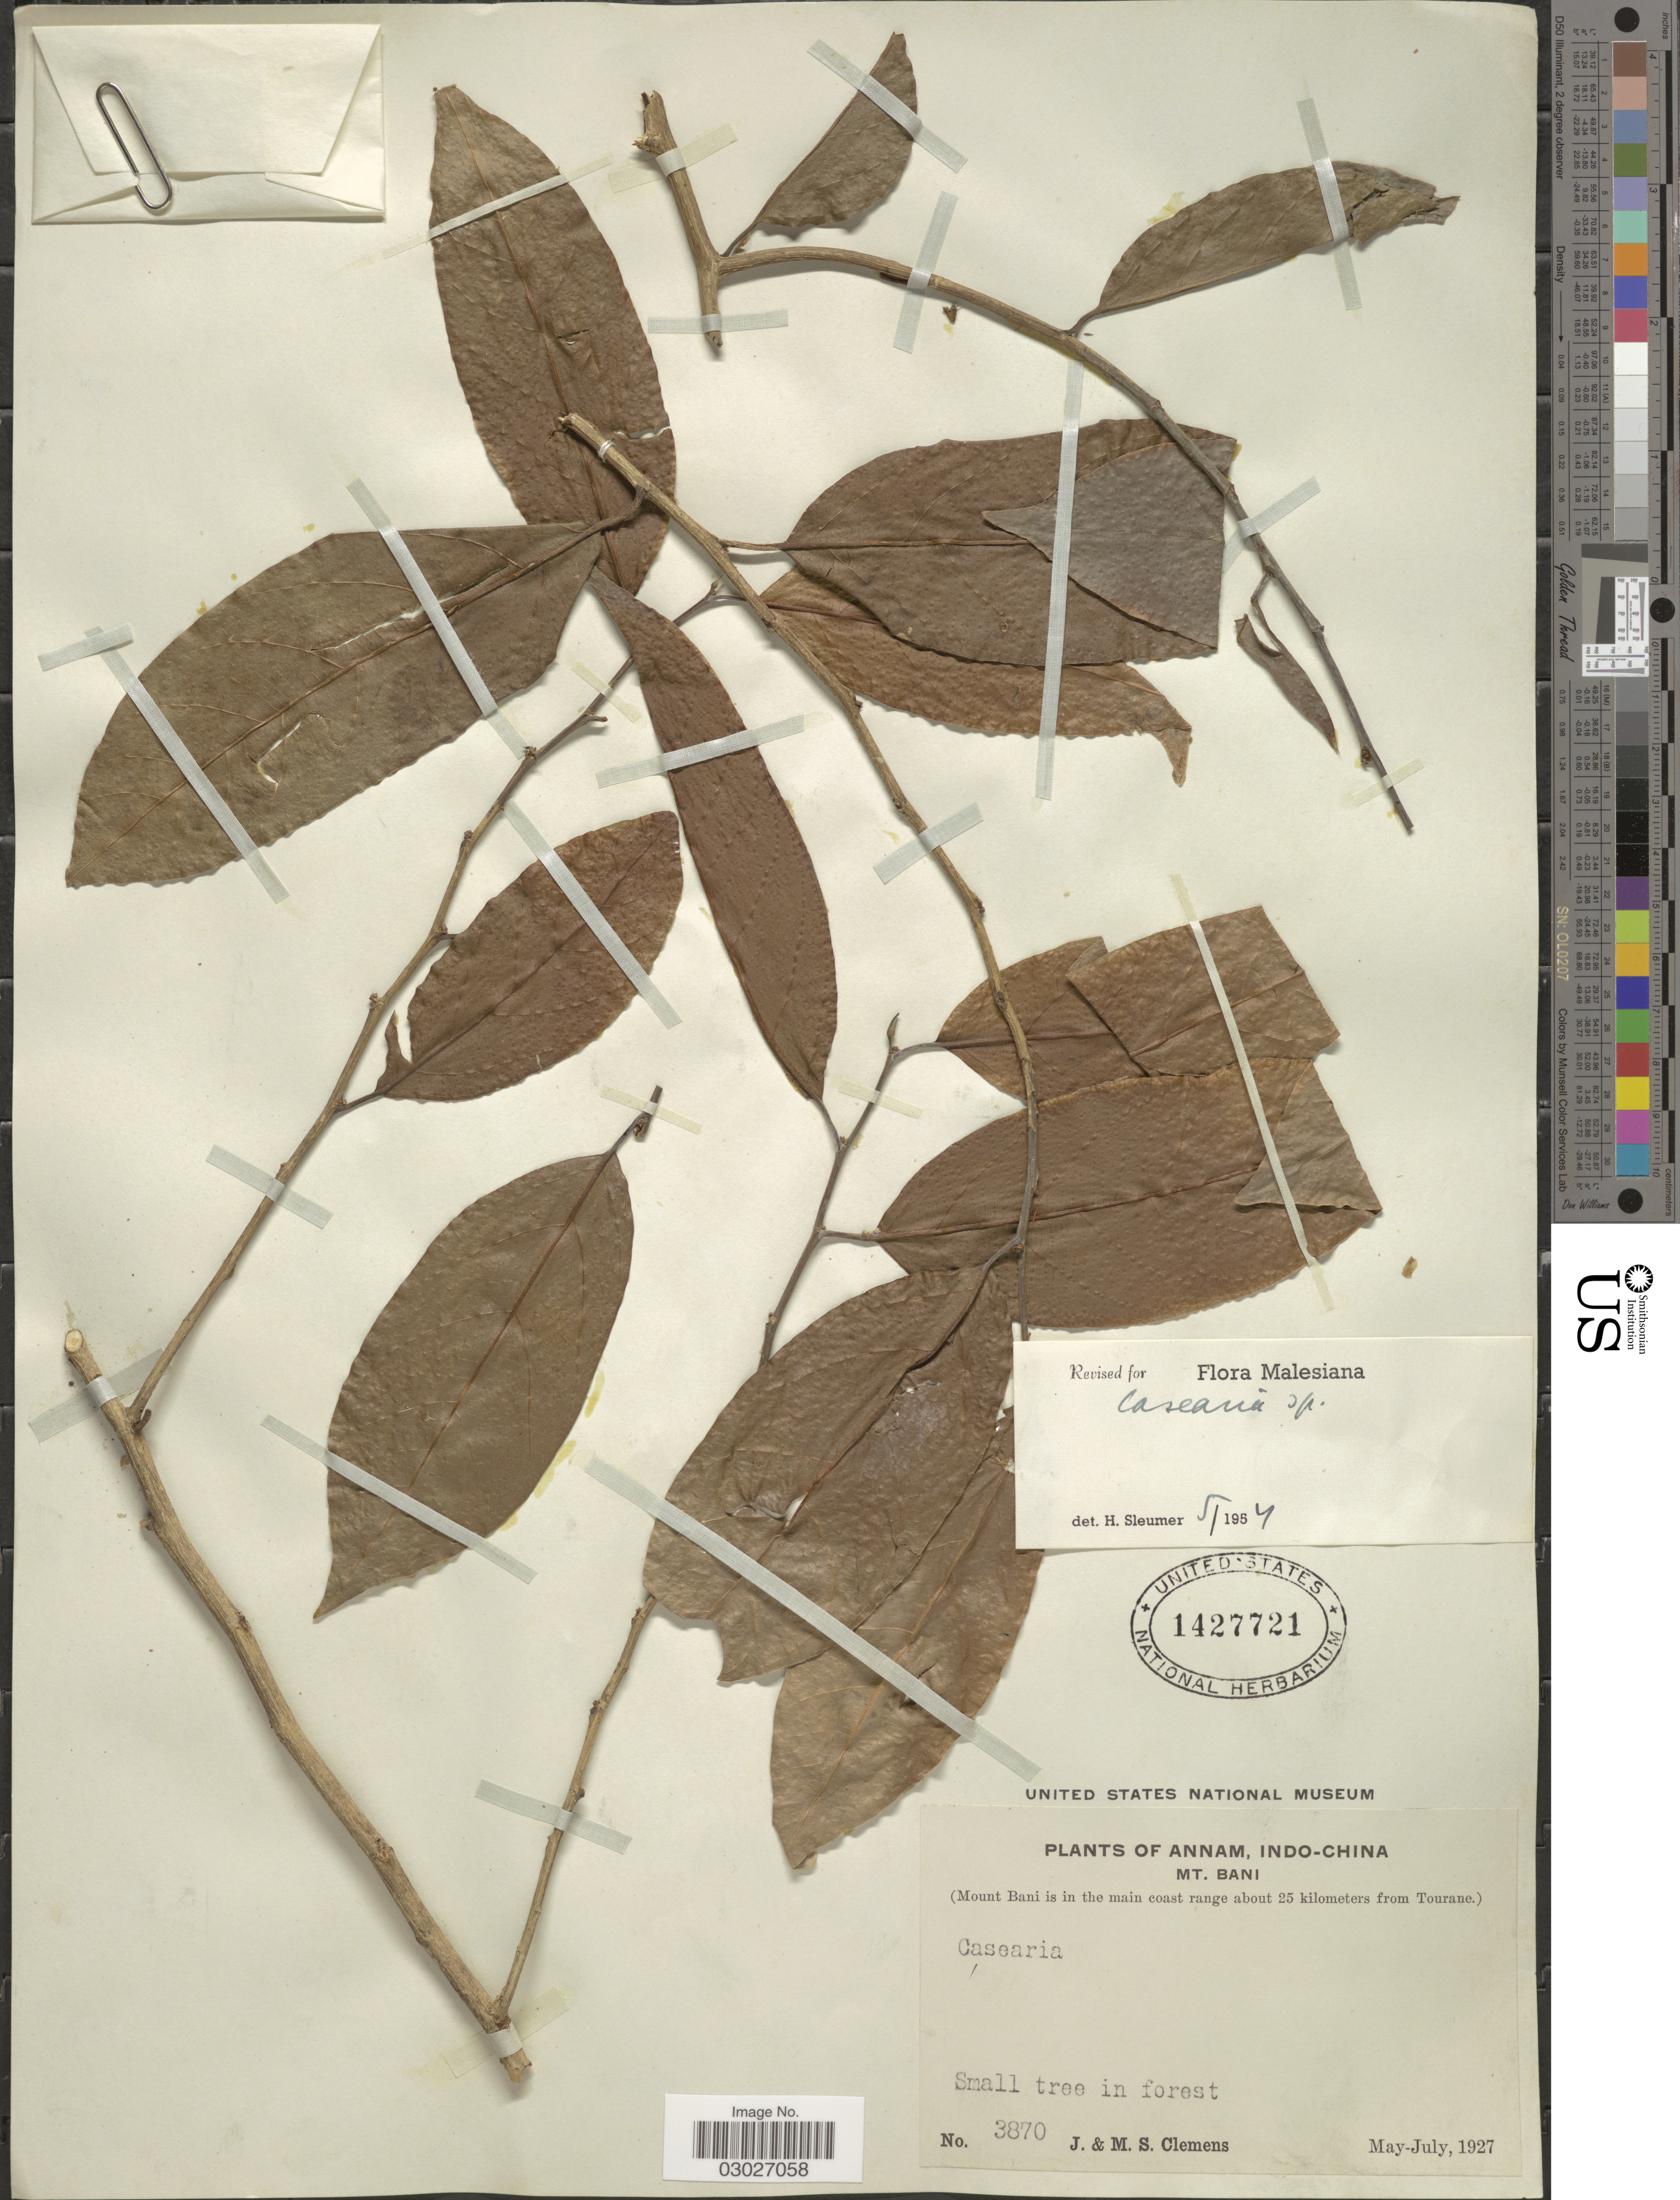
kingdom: Plantae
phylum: Tracheophyta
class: Magnoliopsida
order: Malpighiales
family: Salicaceae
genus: Casearia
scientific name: Casearia sp.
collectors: J. Clemens & M. S. Clemens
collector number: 3870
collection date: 1927-05/1927-07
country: Vietnam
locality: Annam, Indo-China. Mt. Bani (Mount Bani is in the main coast range about 25 kilometers from Tourane.).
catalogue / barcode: US 1427721